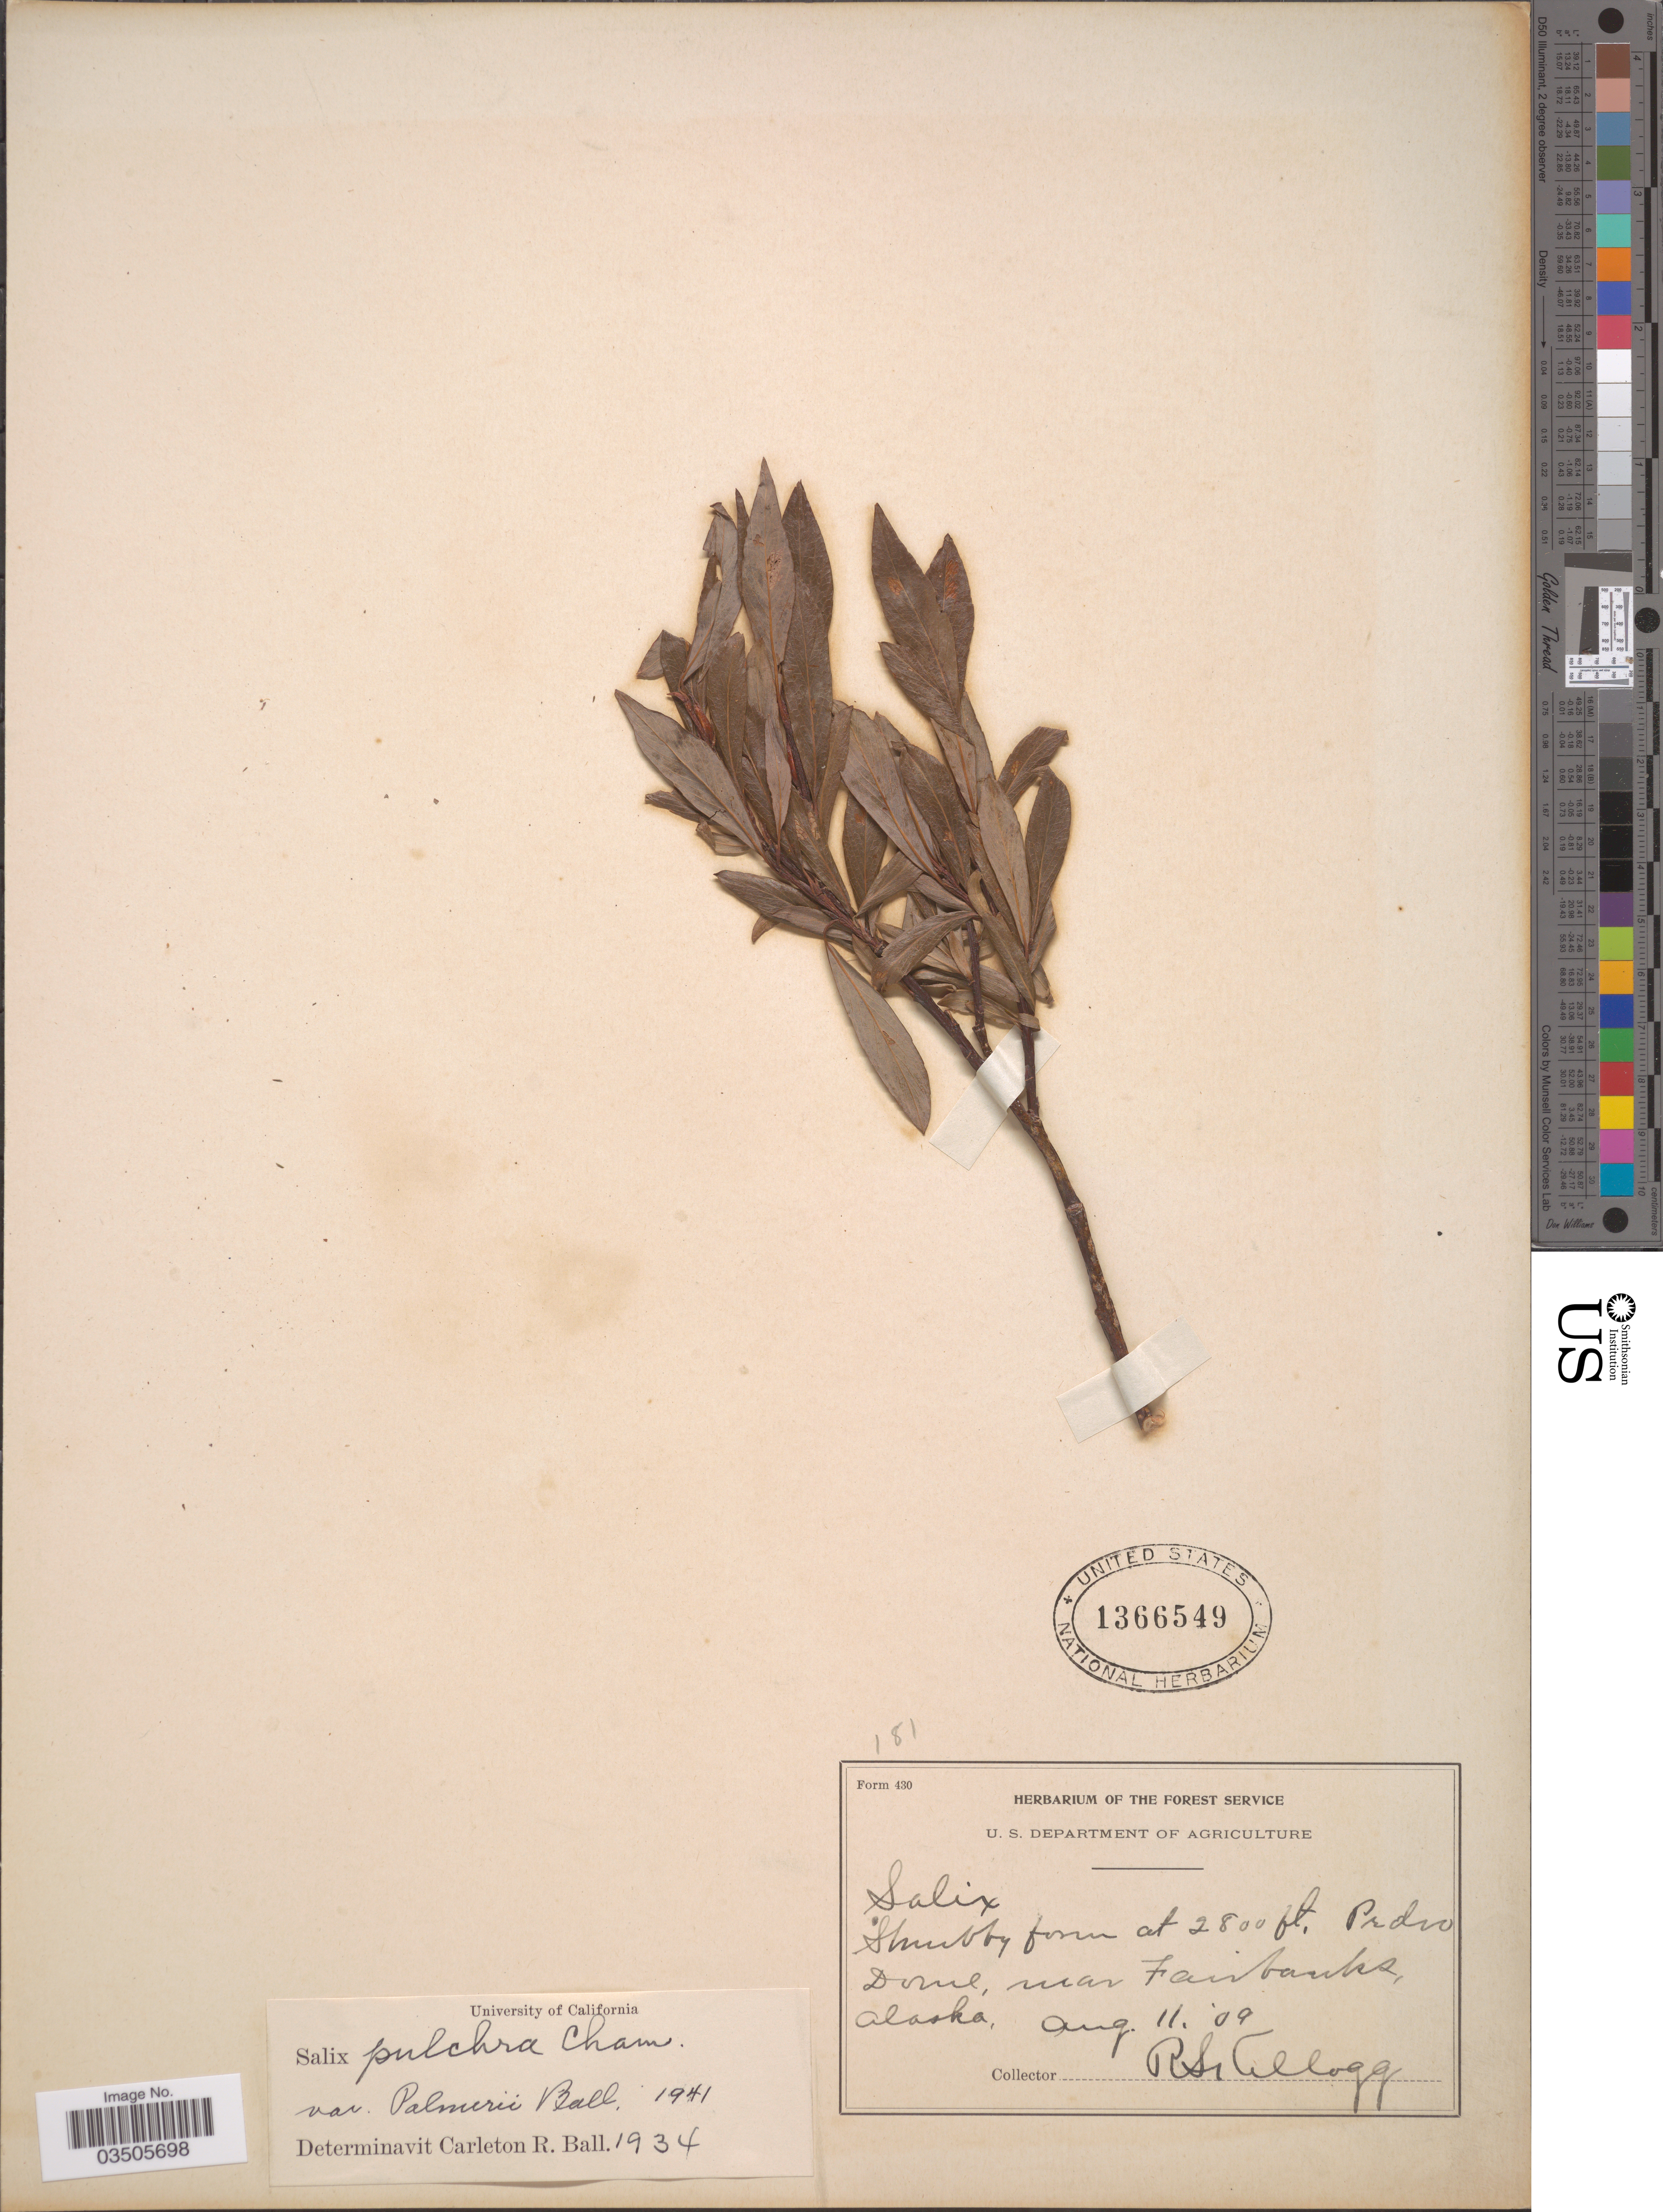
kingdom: Plantae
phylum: Tracheophyta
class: Magnoliopsida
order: Malpighiales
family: Salicaceae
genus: Salix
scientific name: Salix pulchra var. palmeri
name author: C.R. Ball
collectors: R. Kellogg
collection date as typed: Transcribed d/m/y: 11/8/9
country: United States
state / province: Alaska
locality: Pedro Dome, near Fairbanks.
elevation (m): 853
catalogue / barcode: US 1366549